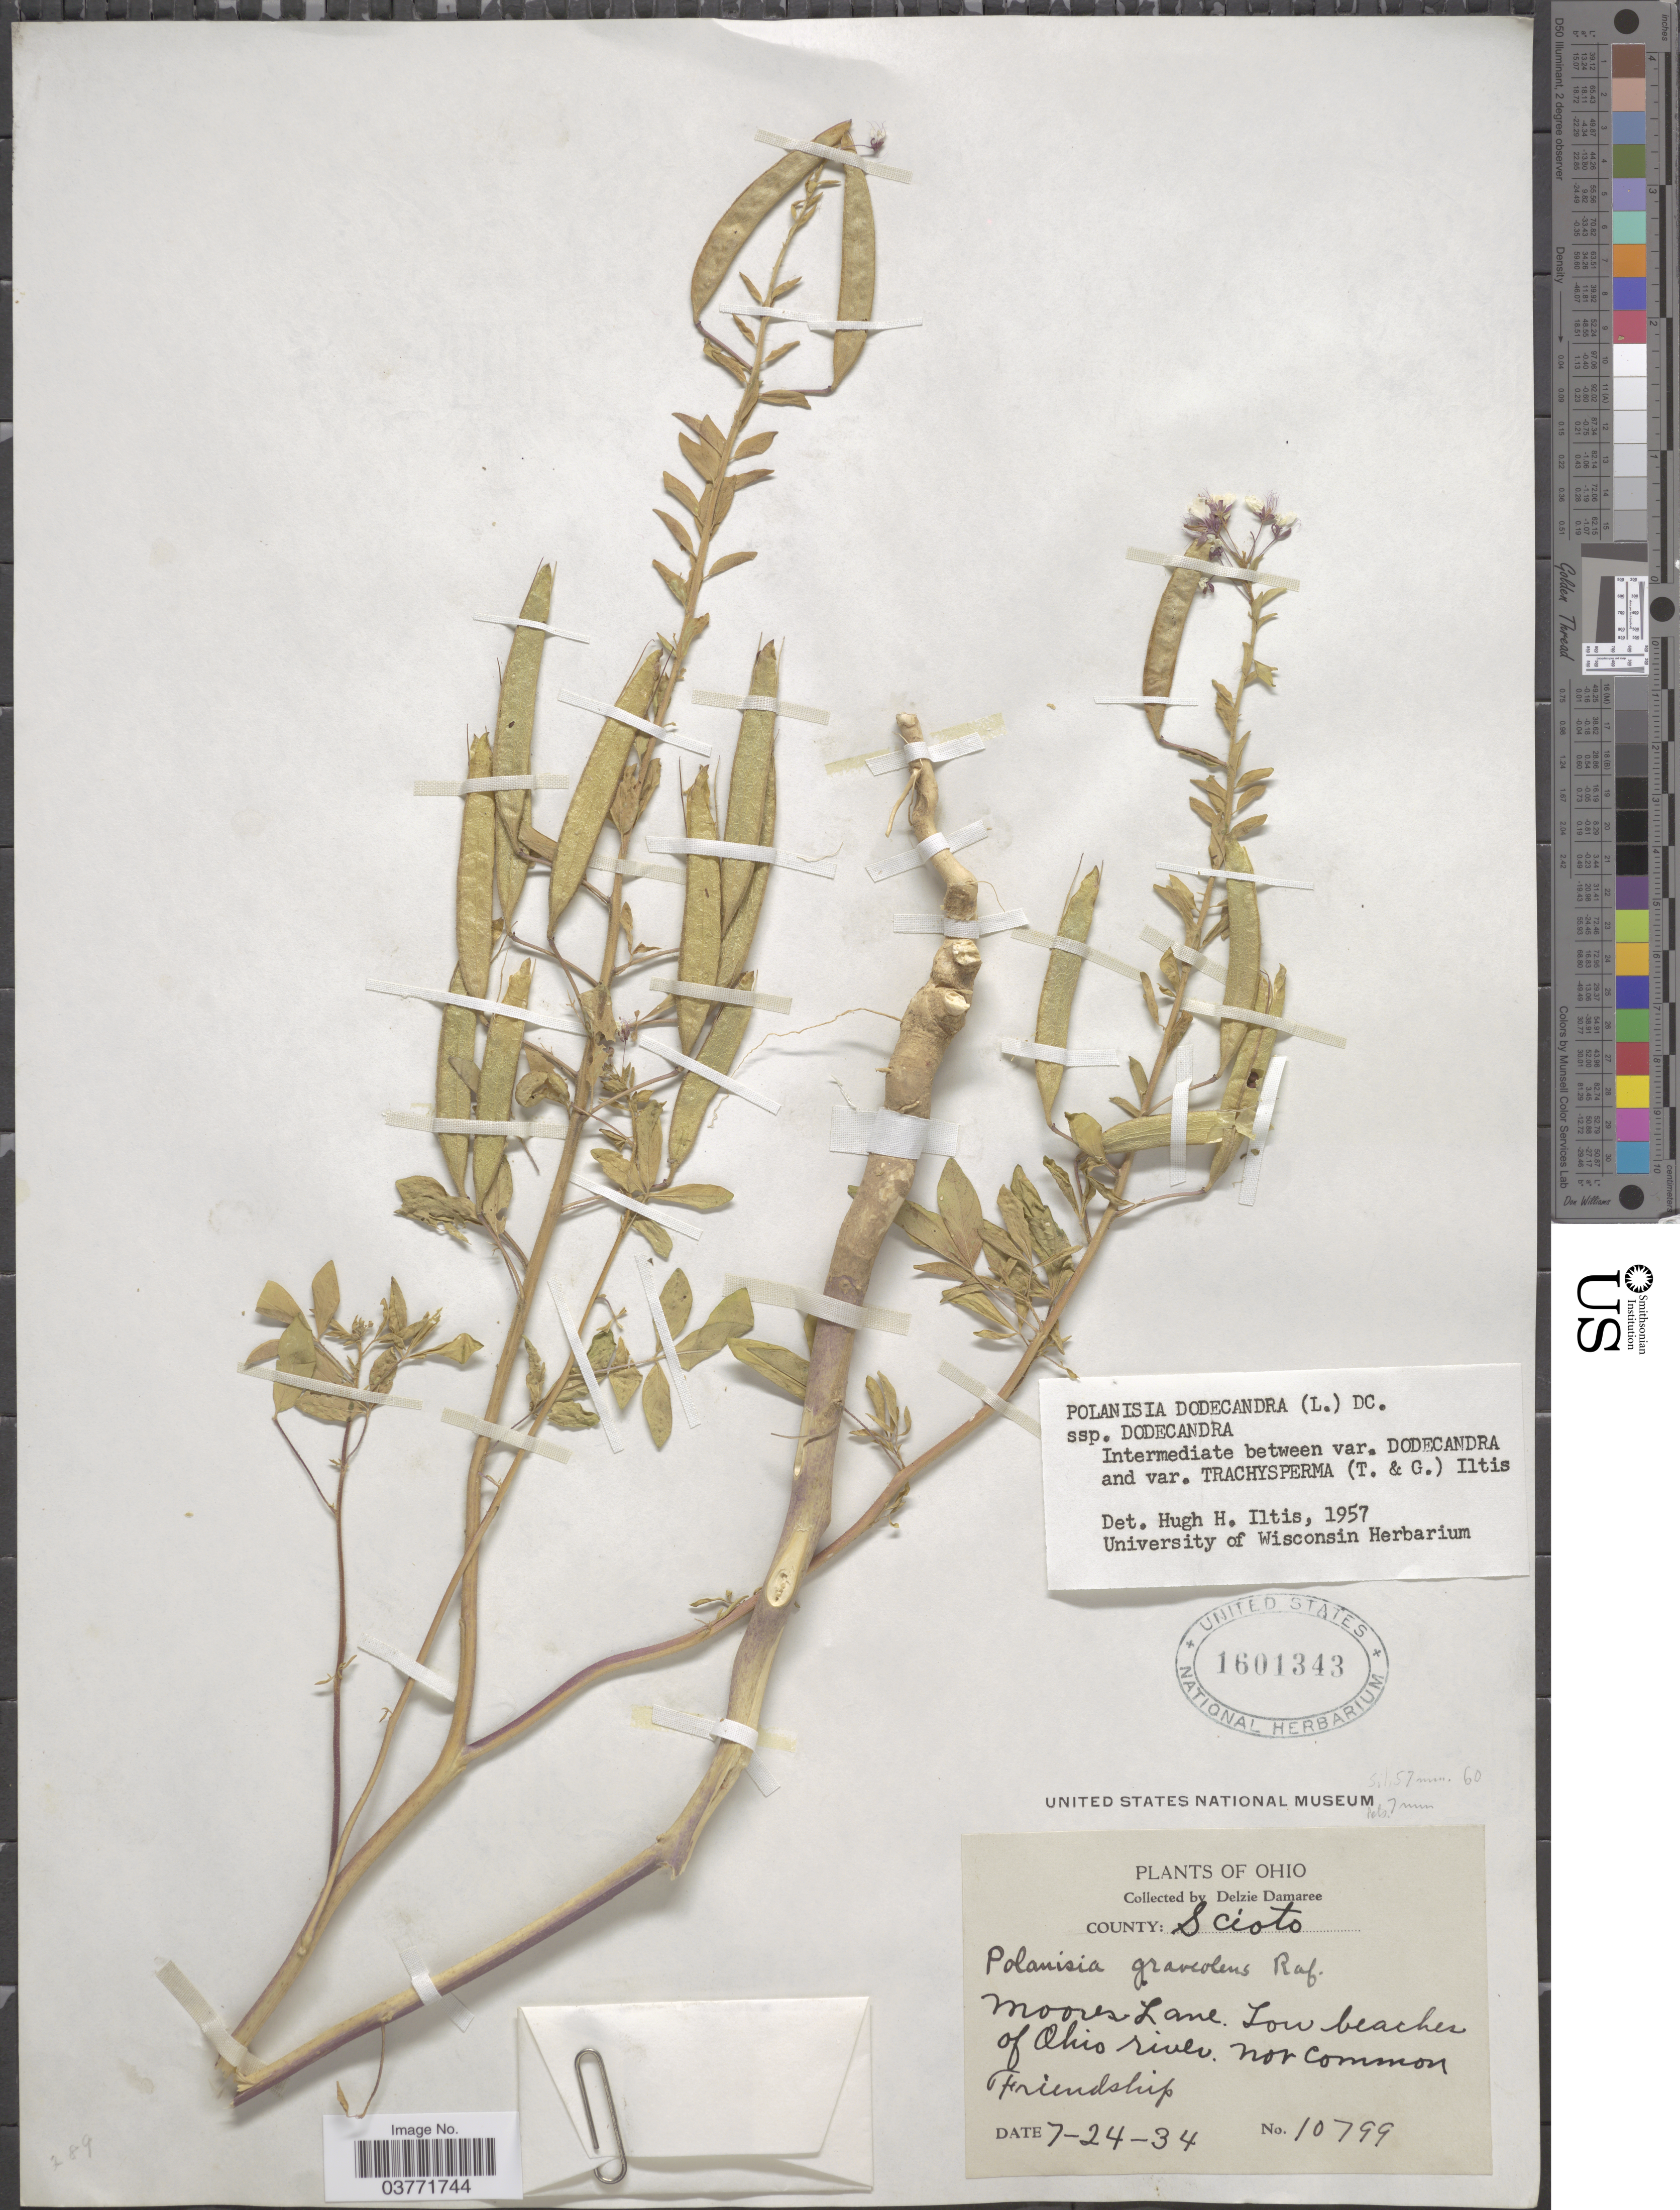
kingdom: Plantae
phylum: Tracheophyta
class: Magnoliopsida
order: Brassicales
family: Cleomaceae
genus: Polanisia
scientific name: Polanisia dodecandra subsp. dodecandra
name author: (L.) DC.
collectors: D. Demaree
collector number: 10799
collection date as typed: Transcribed d/m/y: 24/7/34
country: United States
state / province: Ohio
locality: County: Scioto. Mooses Lane. Low beaches of Ohio river.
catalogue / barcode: US 1601343